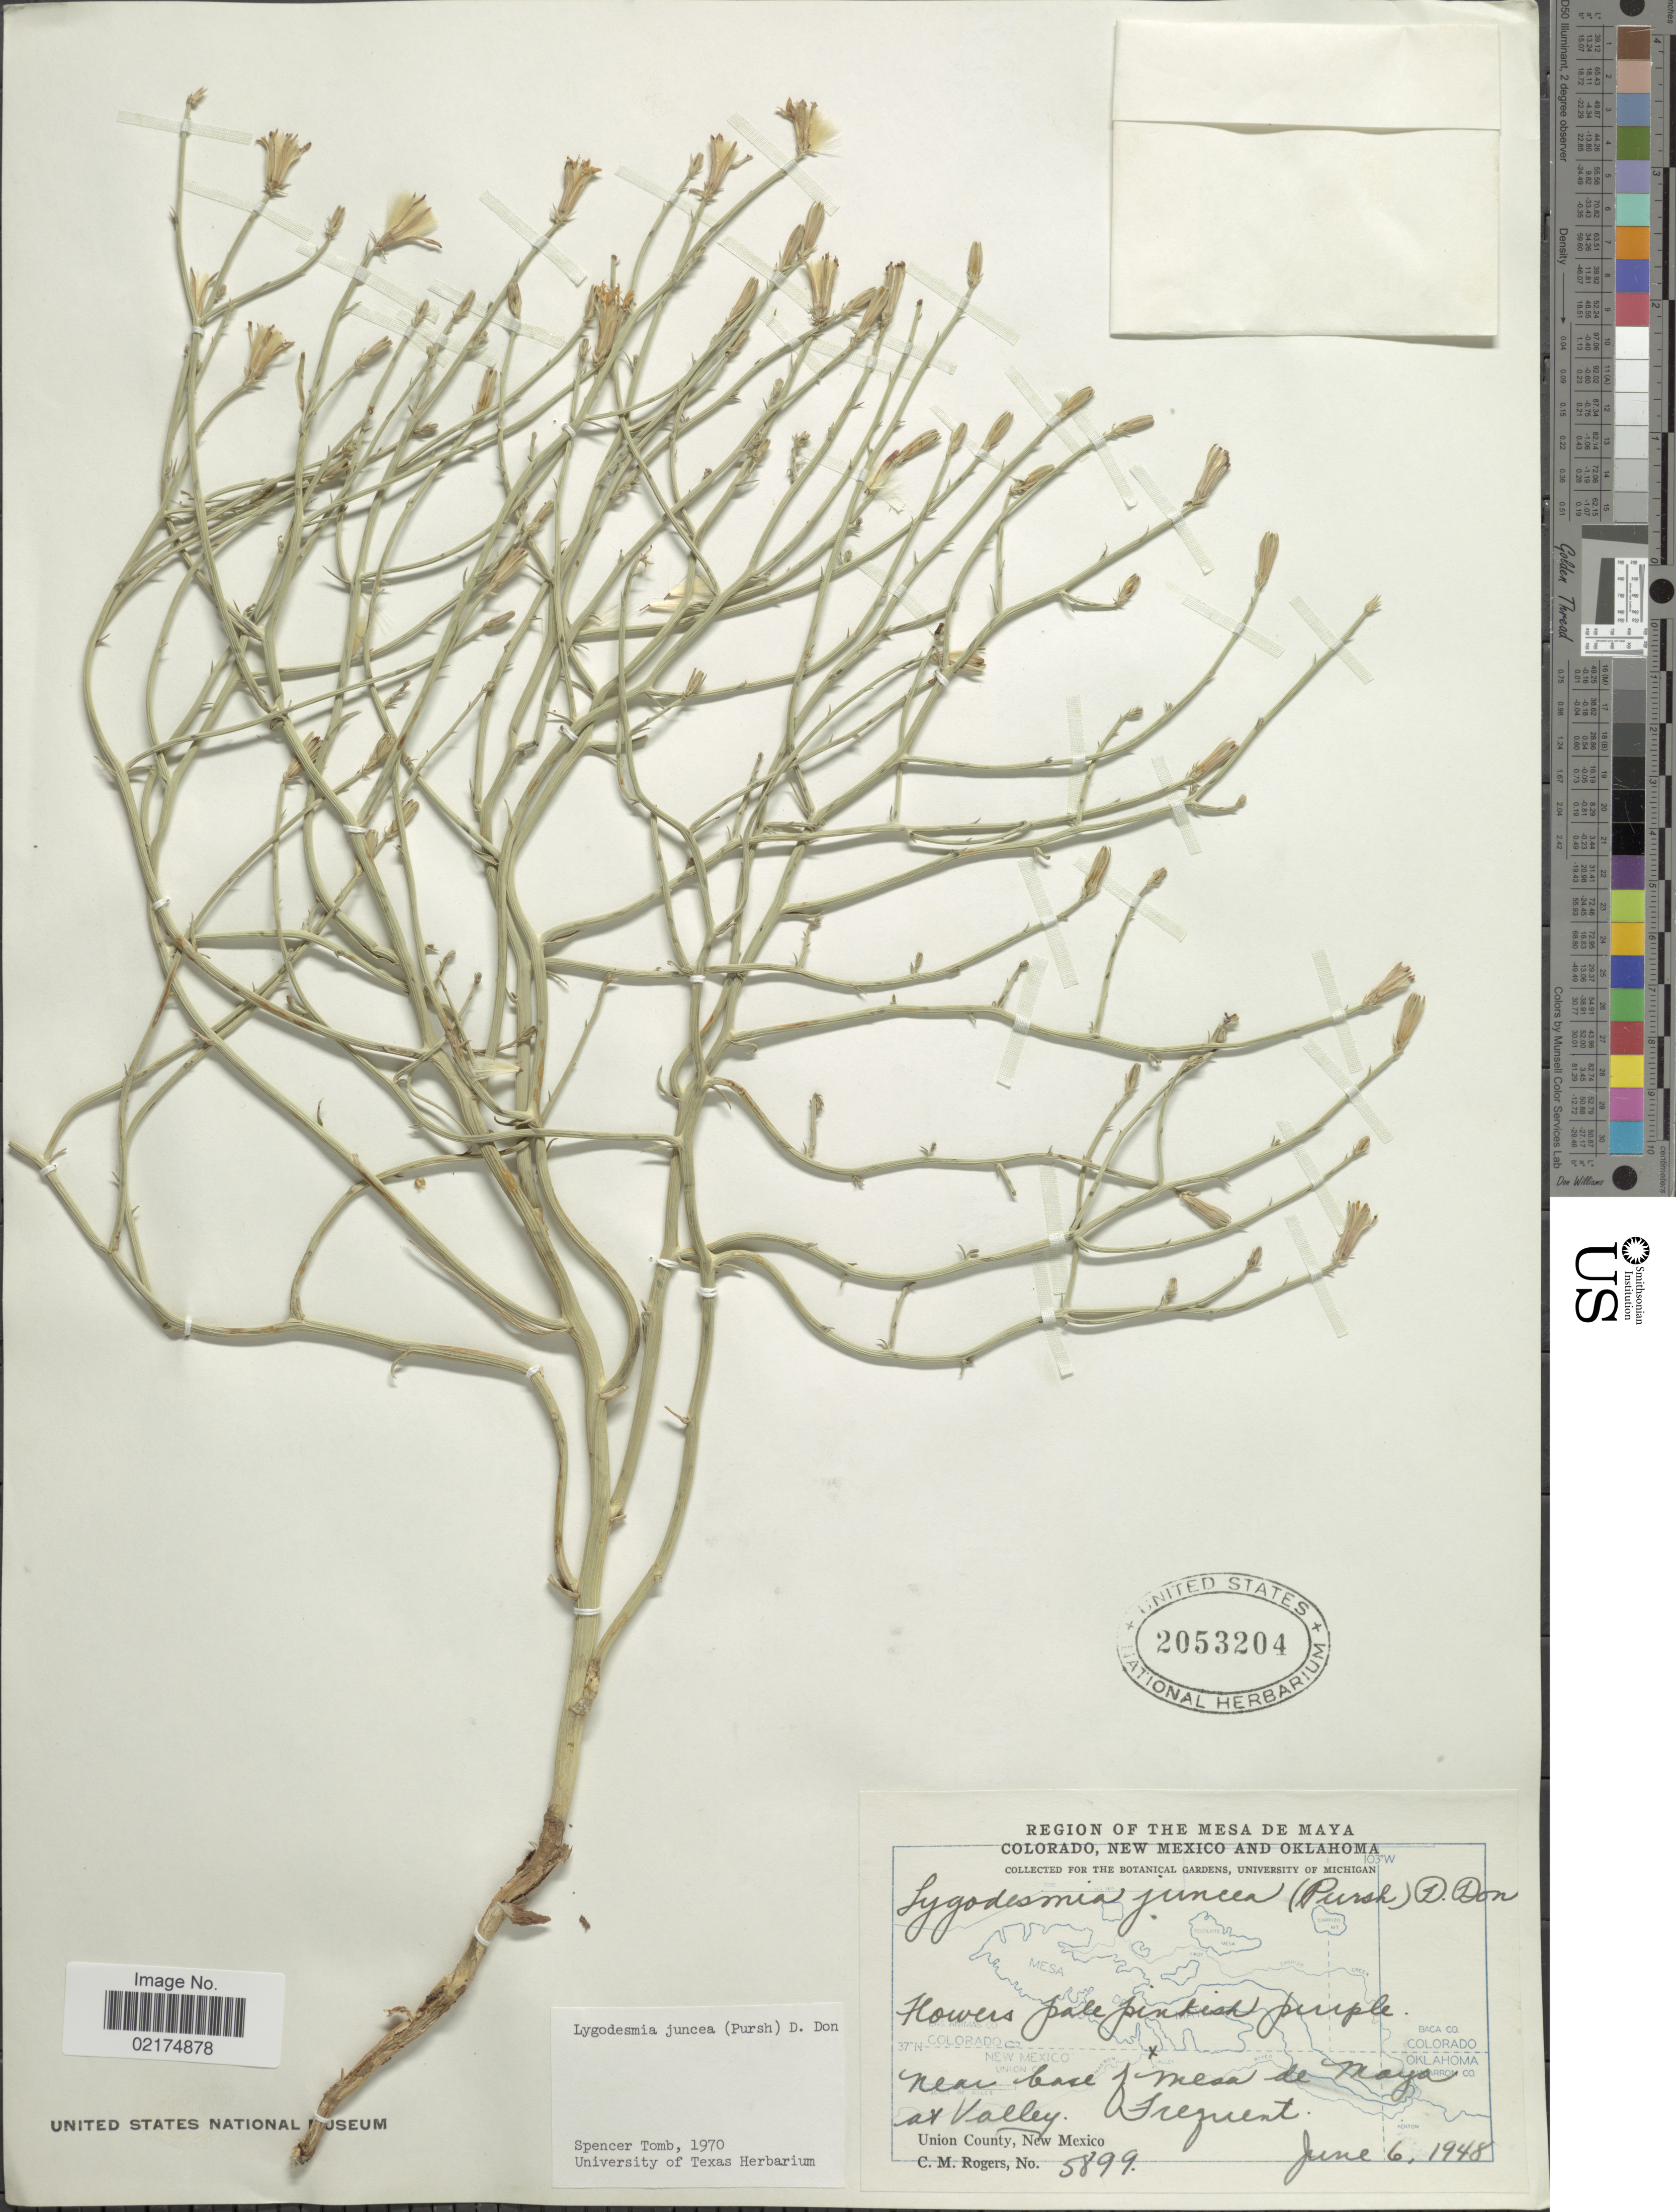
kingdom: Plantae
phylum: Tracheophyta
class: Magnoliopsida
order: Asterales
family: Asteraceae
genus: Lygodesmia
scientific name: Lygodesmia juncea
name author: D. Don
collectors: C. M. Rogers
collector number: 5899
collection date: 1948-06-06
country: United States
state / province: New Mexico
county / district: Union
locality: Near base of Mesa de Maya at valley, Union County, New Mexico.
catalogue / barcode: US 2053204